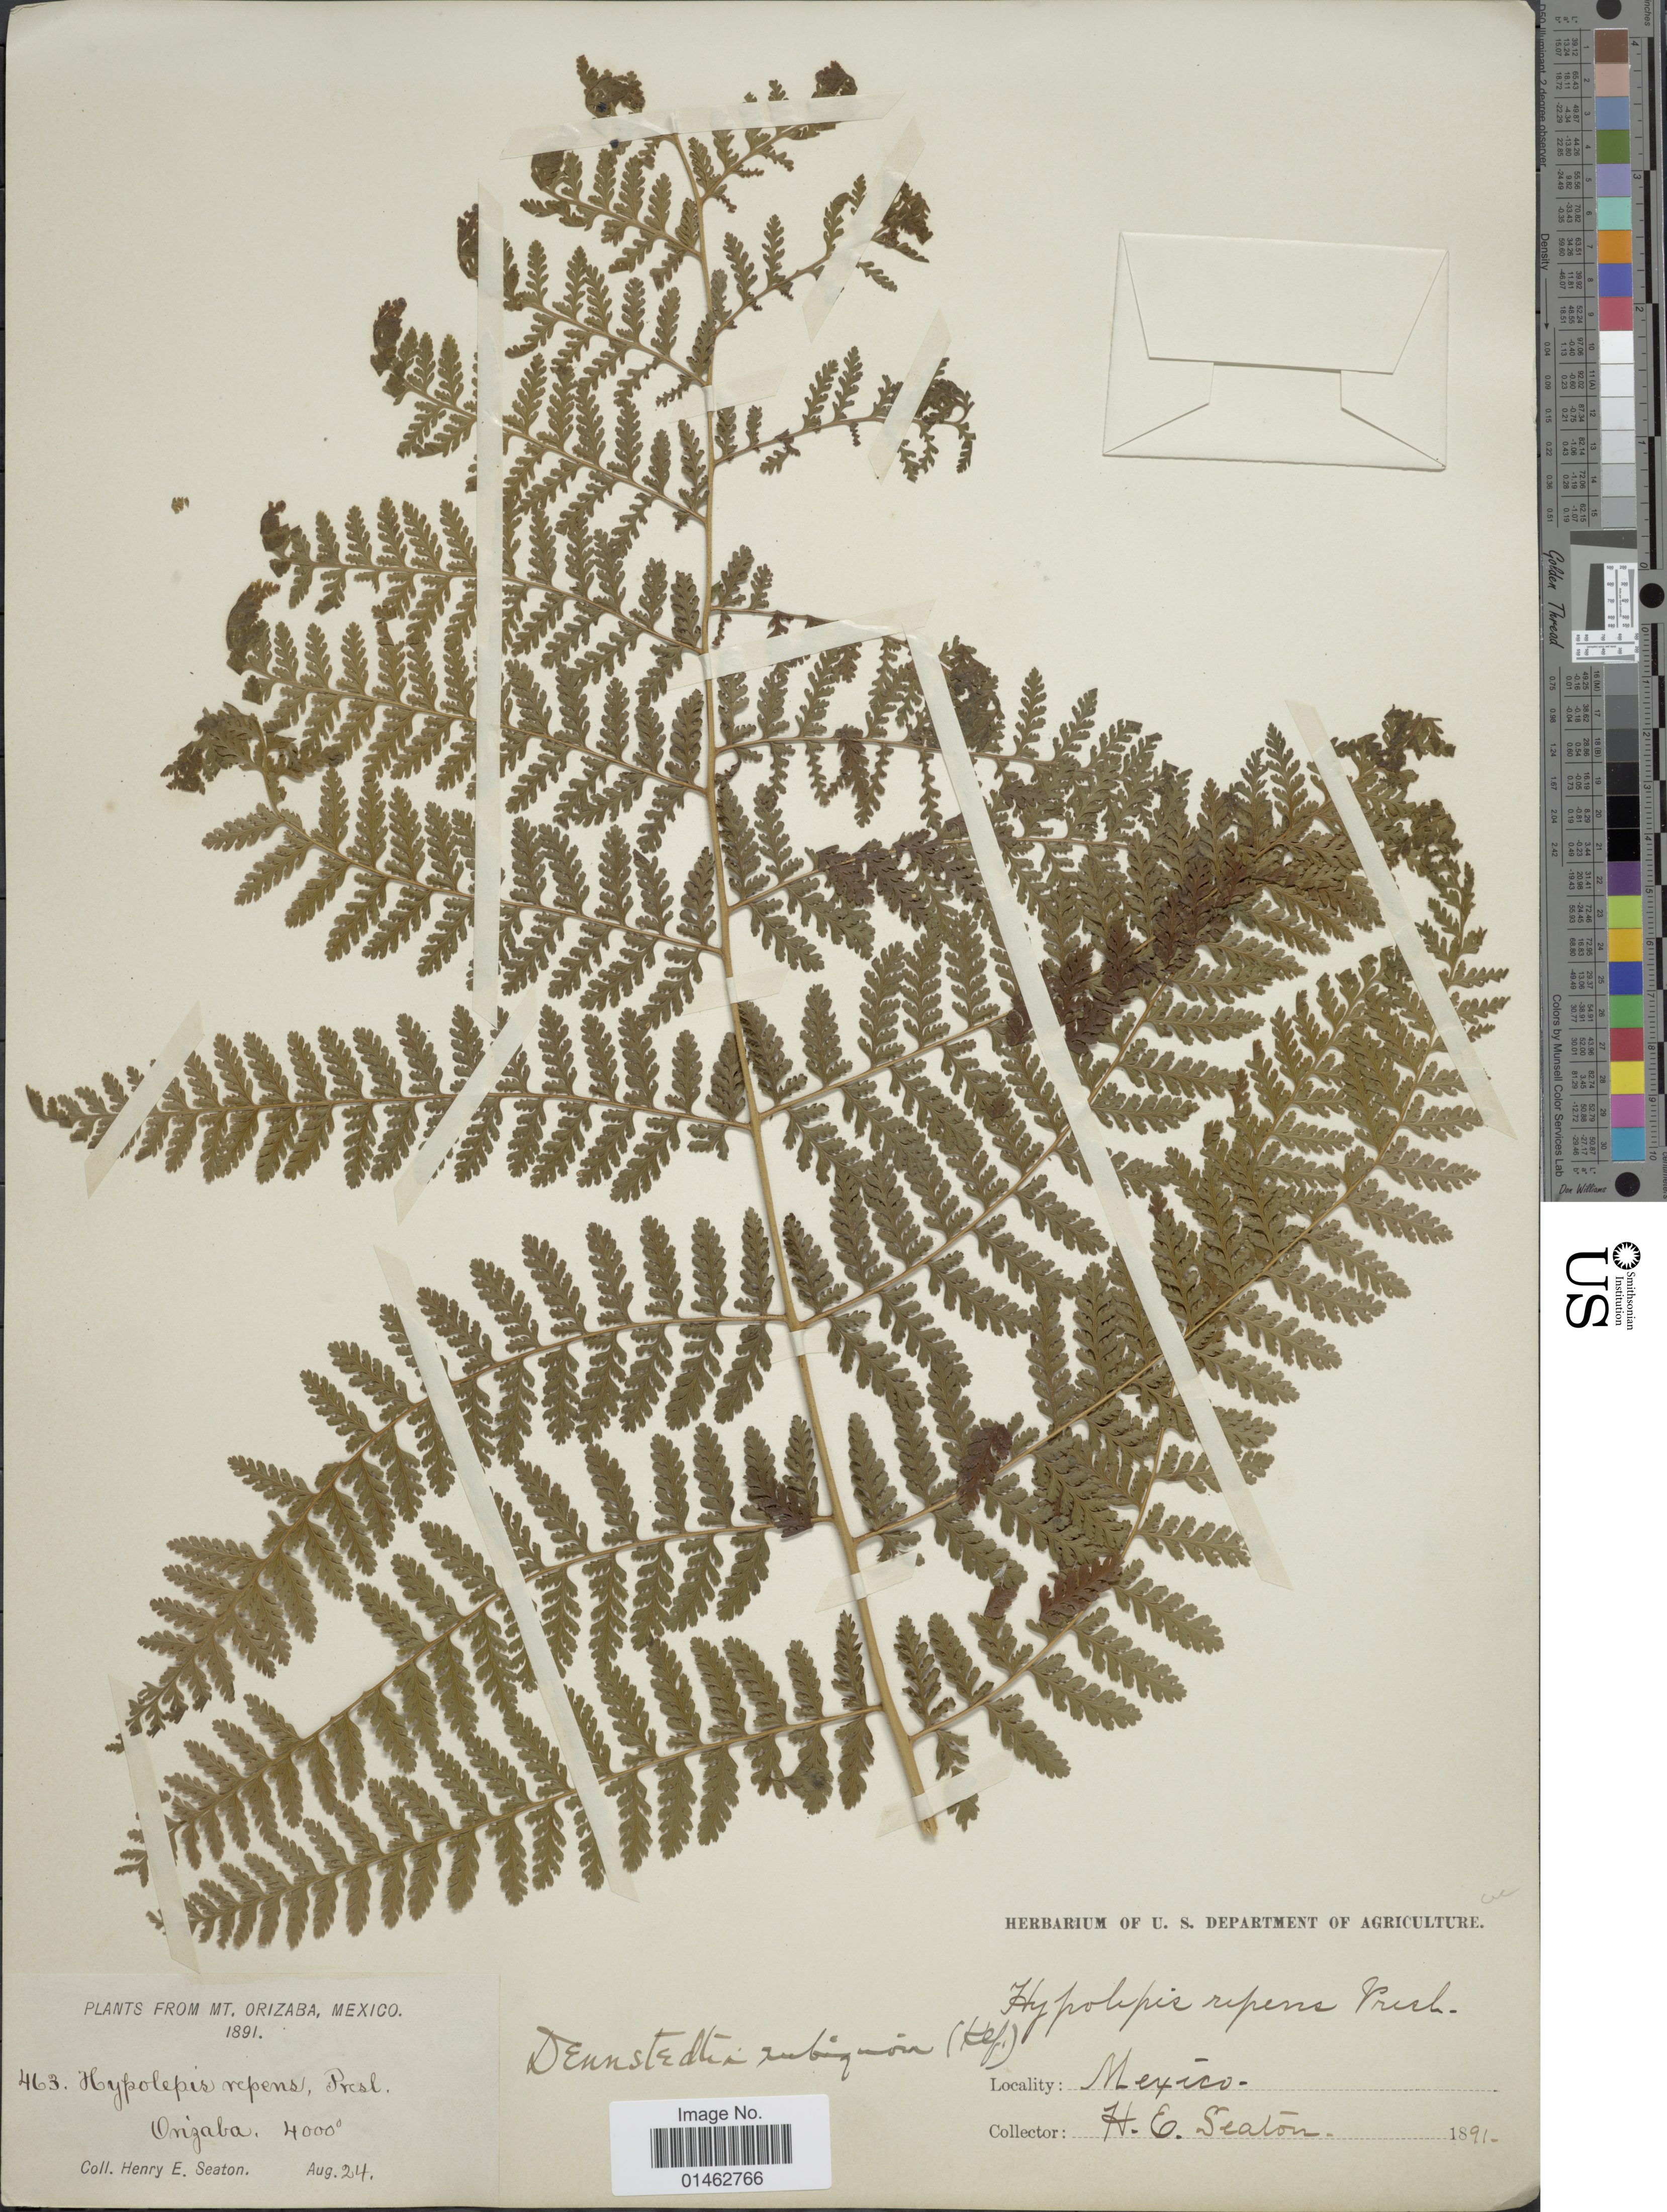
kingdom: Plantae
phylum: Tracheophyta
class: Polypodiopsida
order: Polypodiales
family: Dennstaedtiaceae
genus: Hypolepis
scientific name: Hypolepis repens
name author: (L.) C. Presl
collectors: H. E. Seaton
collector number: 463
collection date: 1891-08-24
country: Mexico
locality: Mt. Orizaba, Orizaba